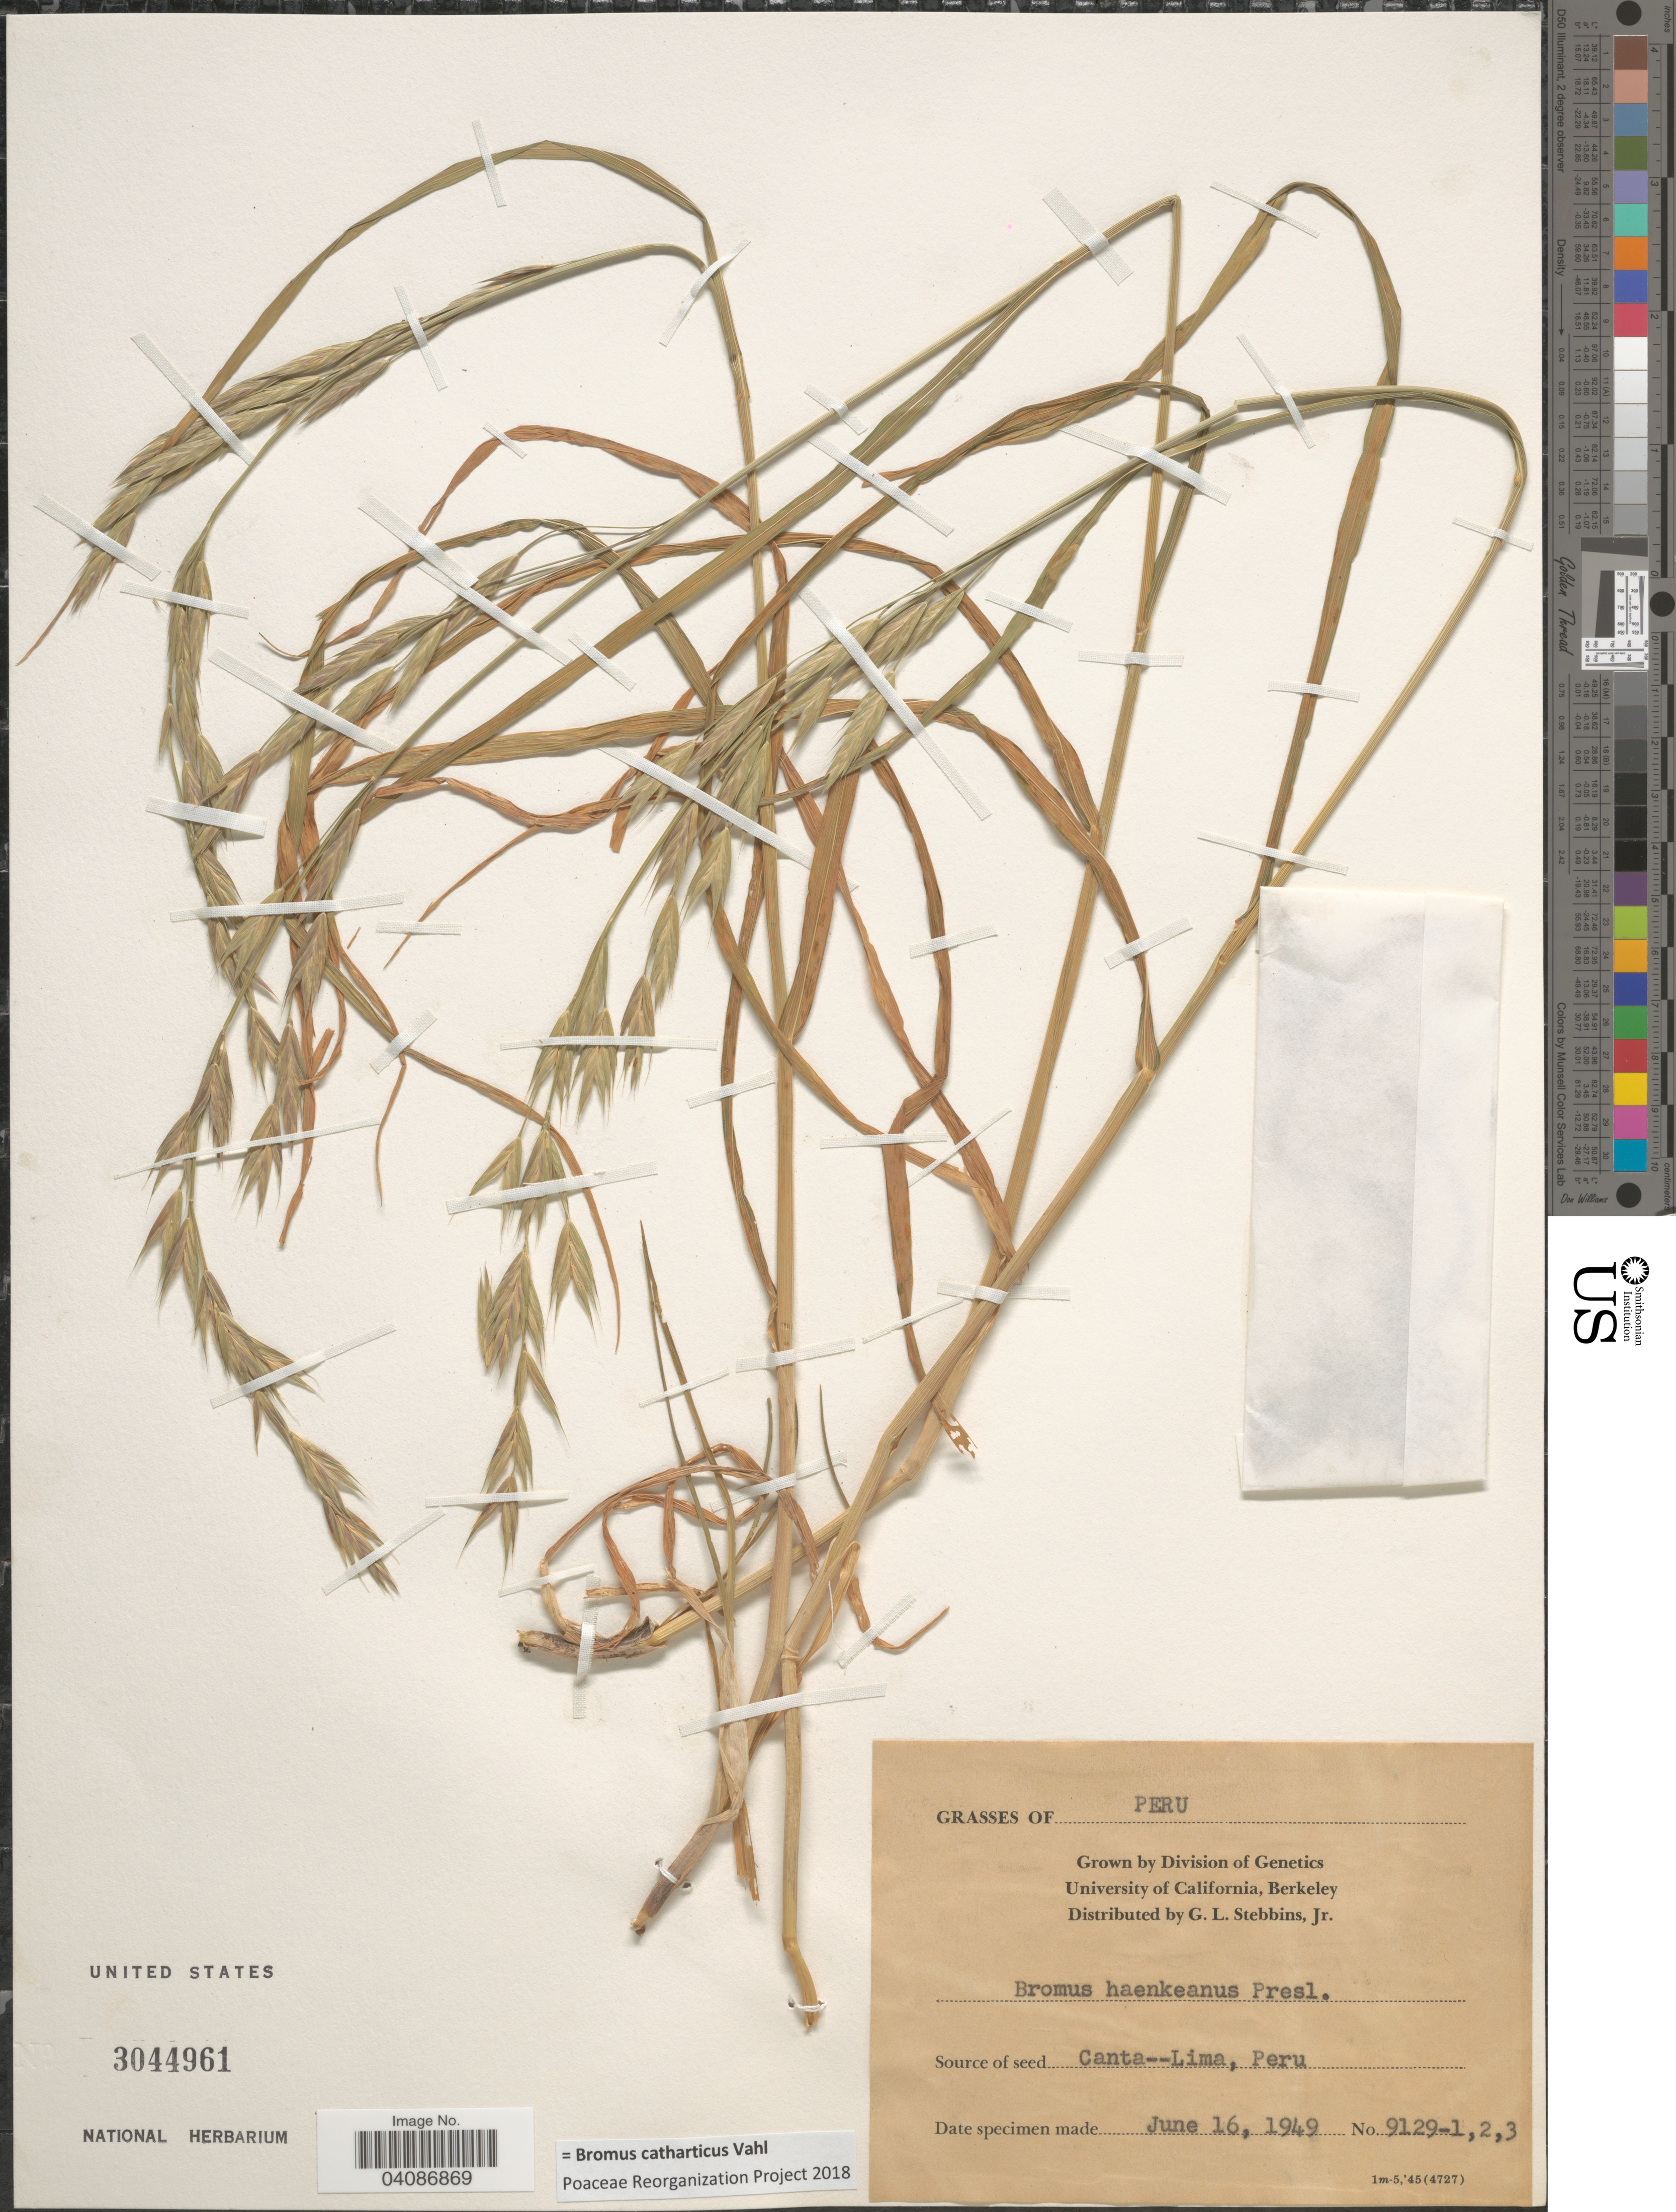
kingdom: Plantae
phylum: Tracheophyta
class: Liliopsida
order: Poales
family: Poaceae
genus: Bromus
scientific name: Bromus catharticus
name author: Vahl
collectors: G. L. Stebbins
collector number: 9129-1,2,3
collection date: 1949-06-16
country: United States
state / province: California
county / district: Alameda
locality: University of California, Berkeley. [unsure placement]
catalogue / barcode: US 3044961